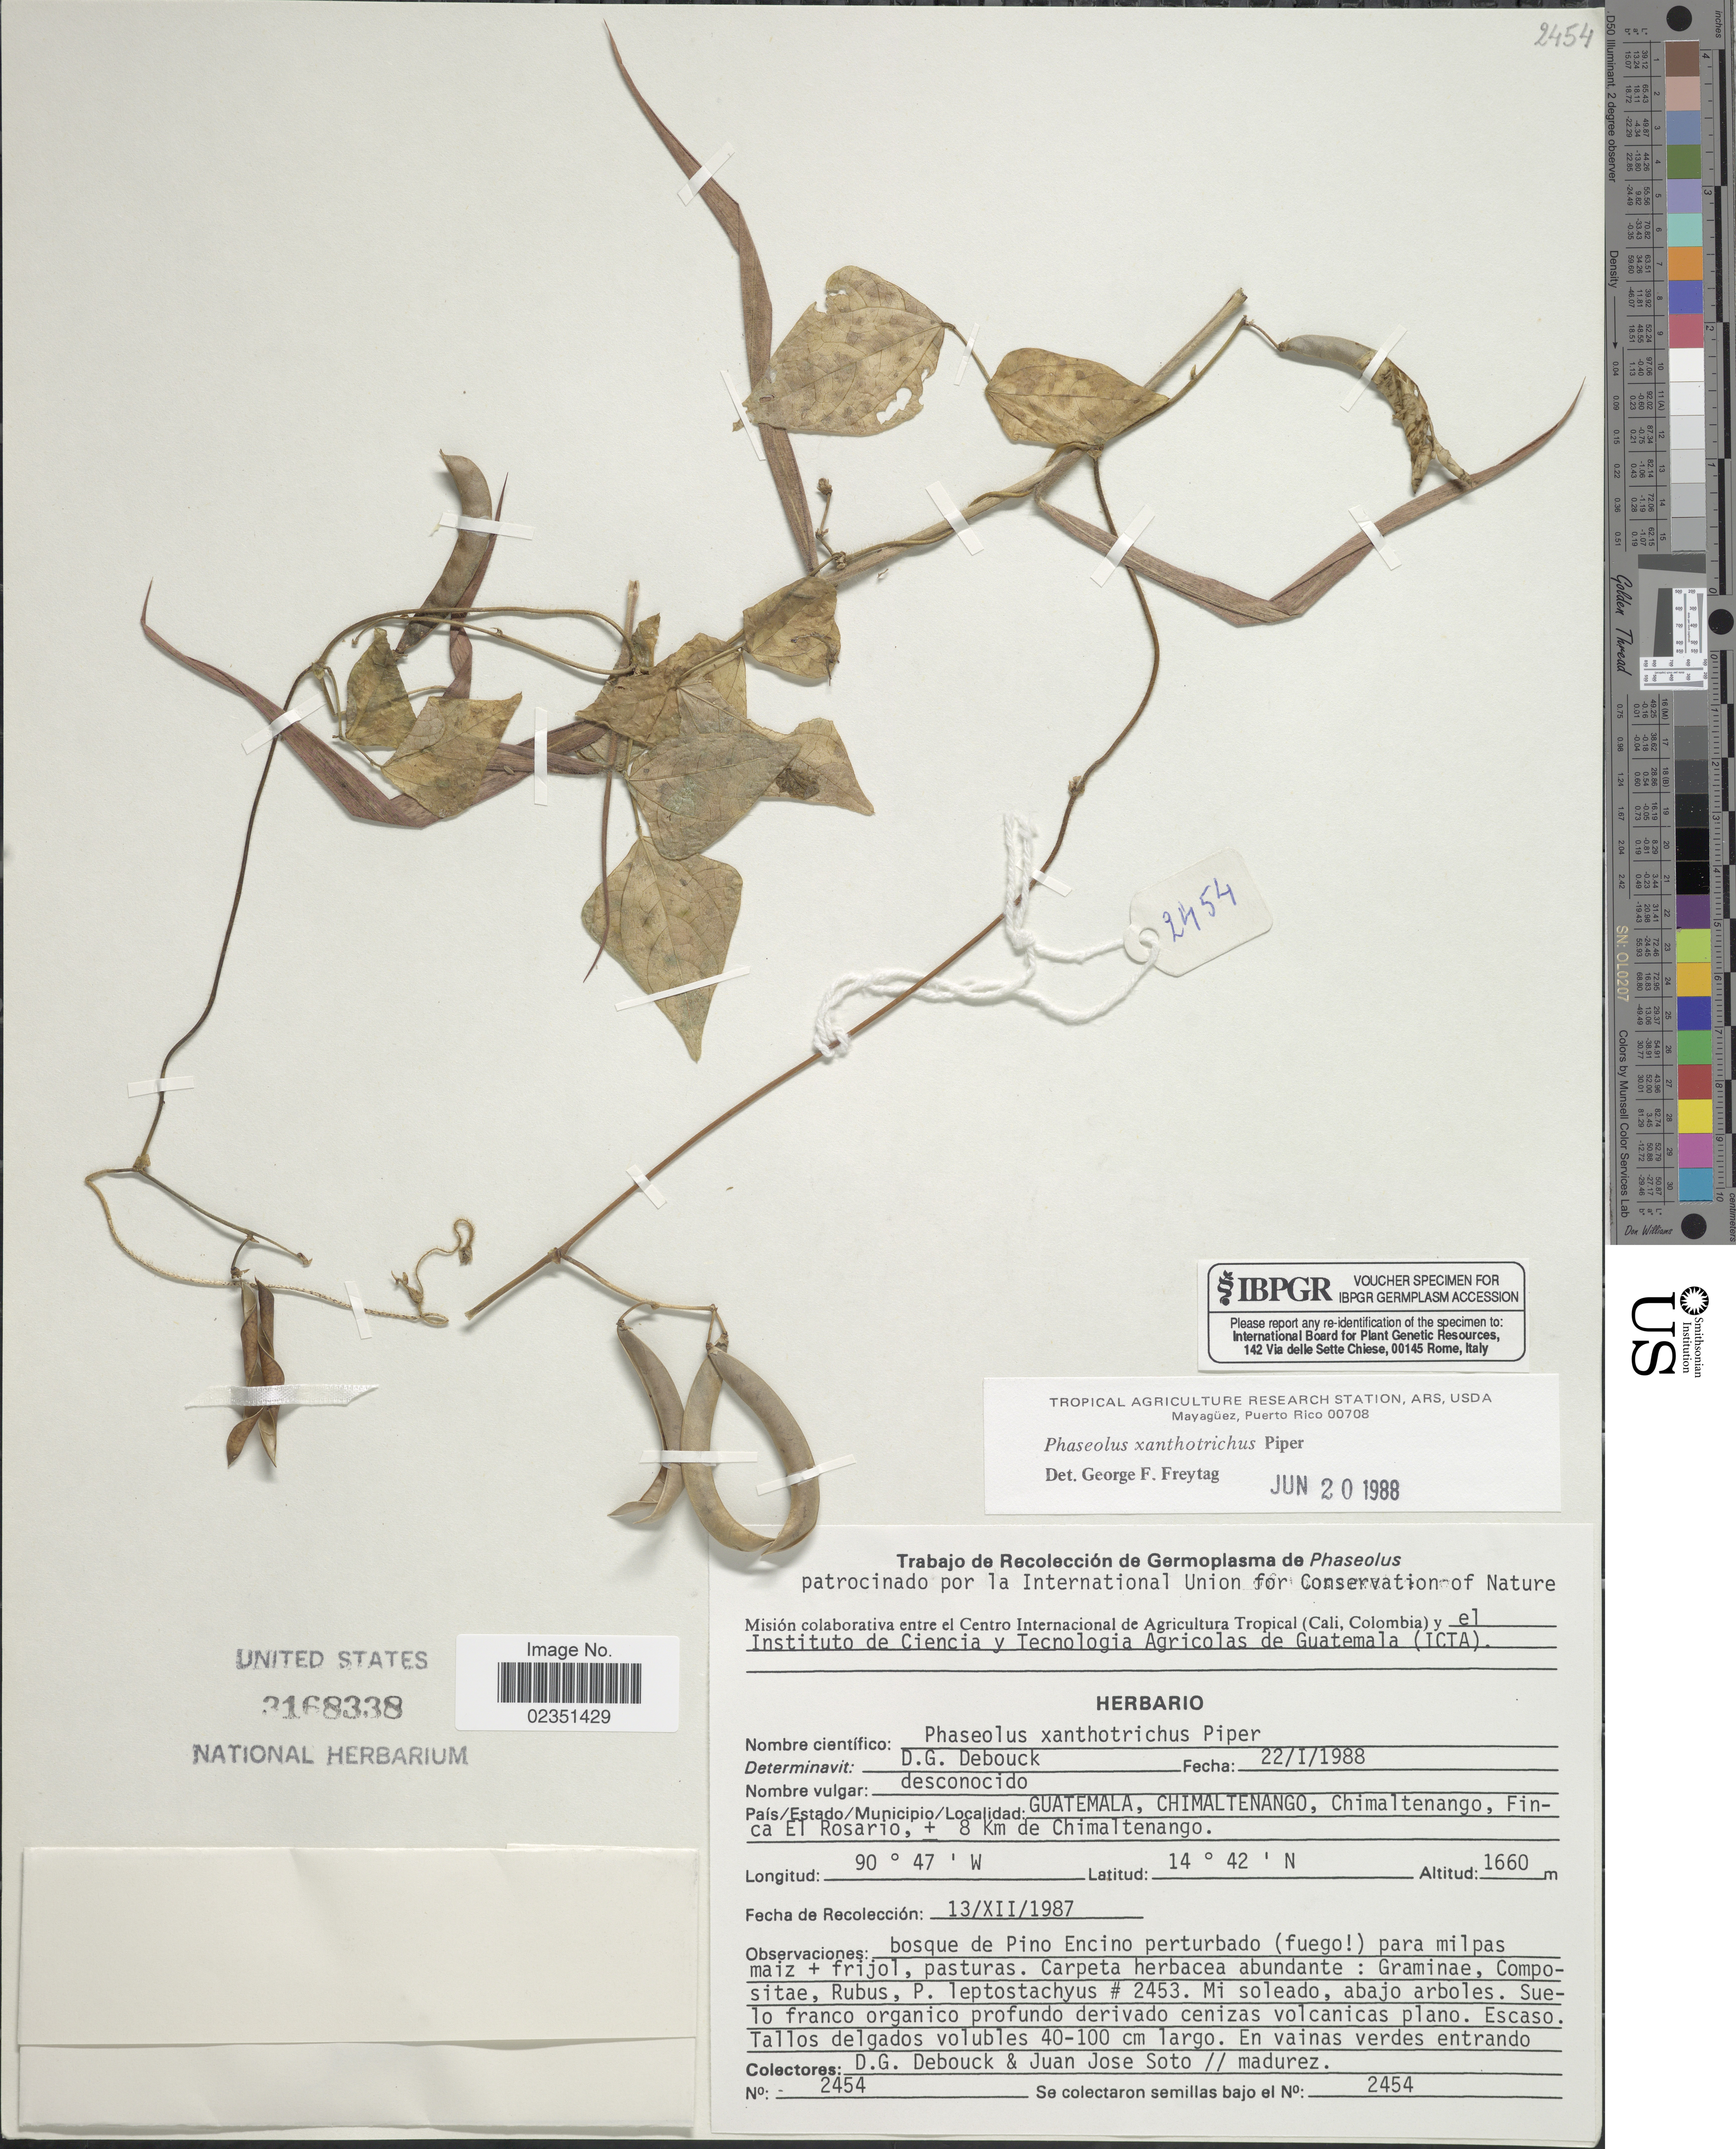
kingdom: Plantae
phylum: Tracheophyta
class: Magnoliopsida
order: Fabales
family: Fabaceae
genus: Phaseolus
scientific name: Phaseolus xanthotrichus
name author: Piper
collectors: D. Debouck & J. Soto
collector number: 2454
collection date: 1987-12-13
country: Guatemala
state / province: Chimaltenango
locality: Chimaltenango, Finca El Rosario, +- 8 Km de Chimaltenango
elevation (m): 1660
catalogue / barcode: US 3168338